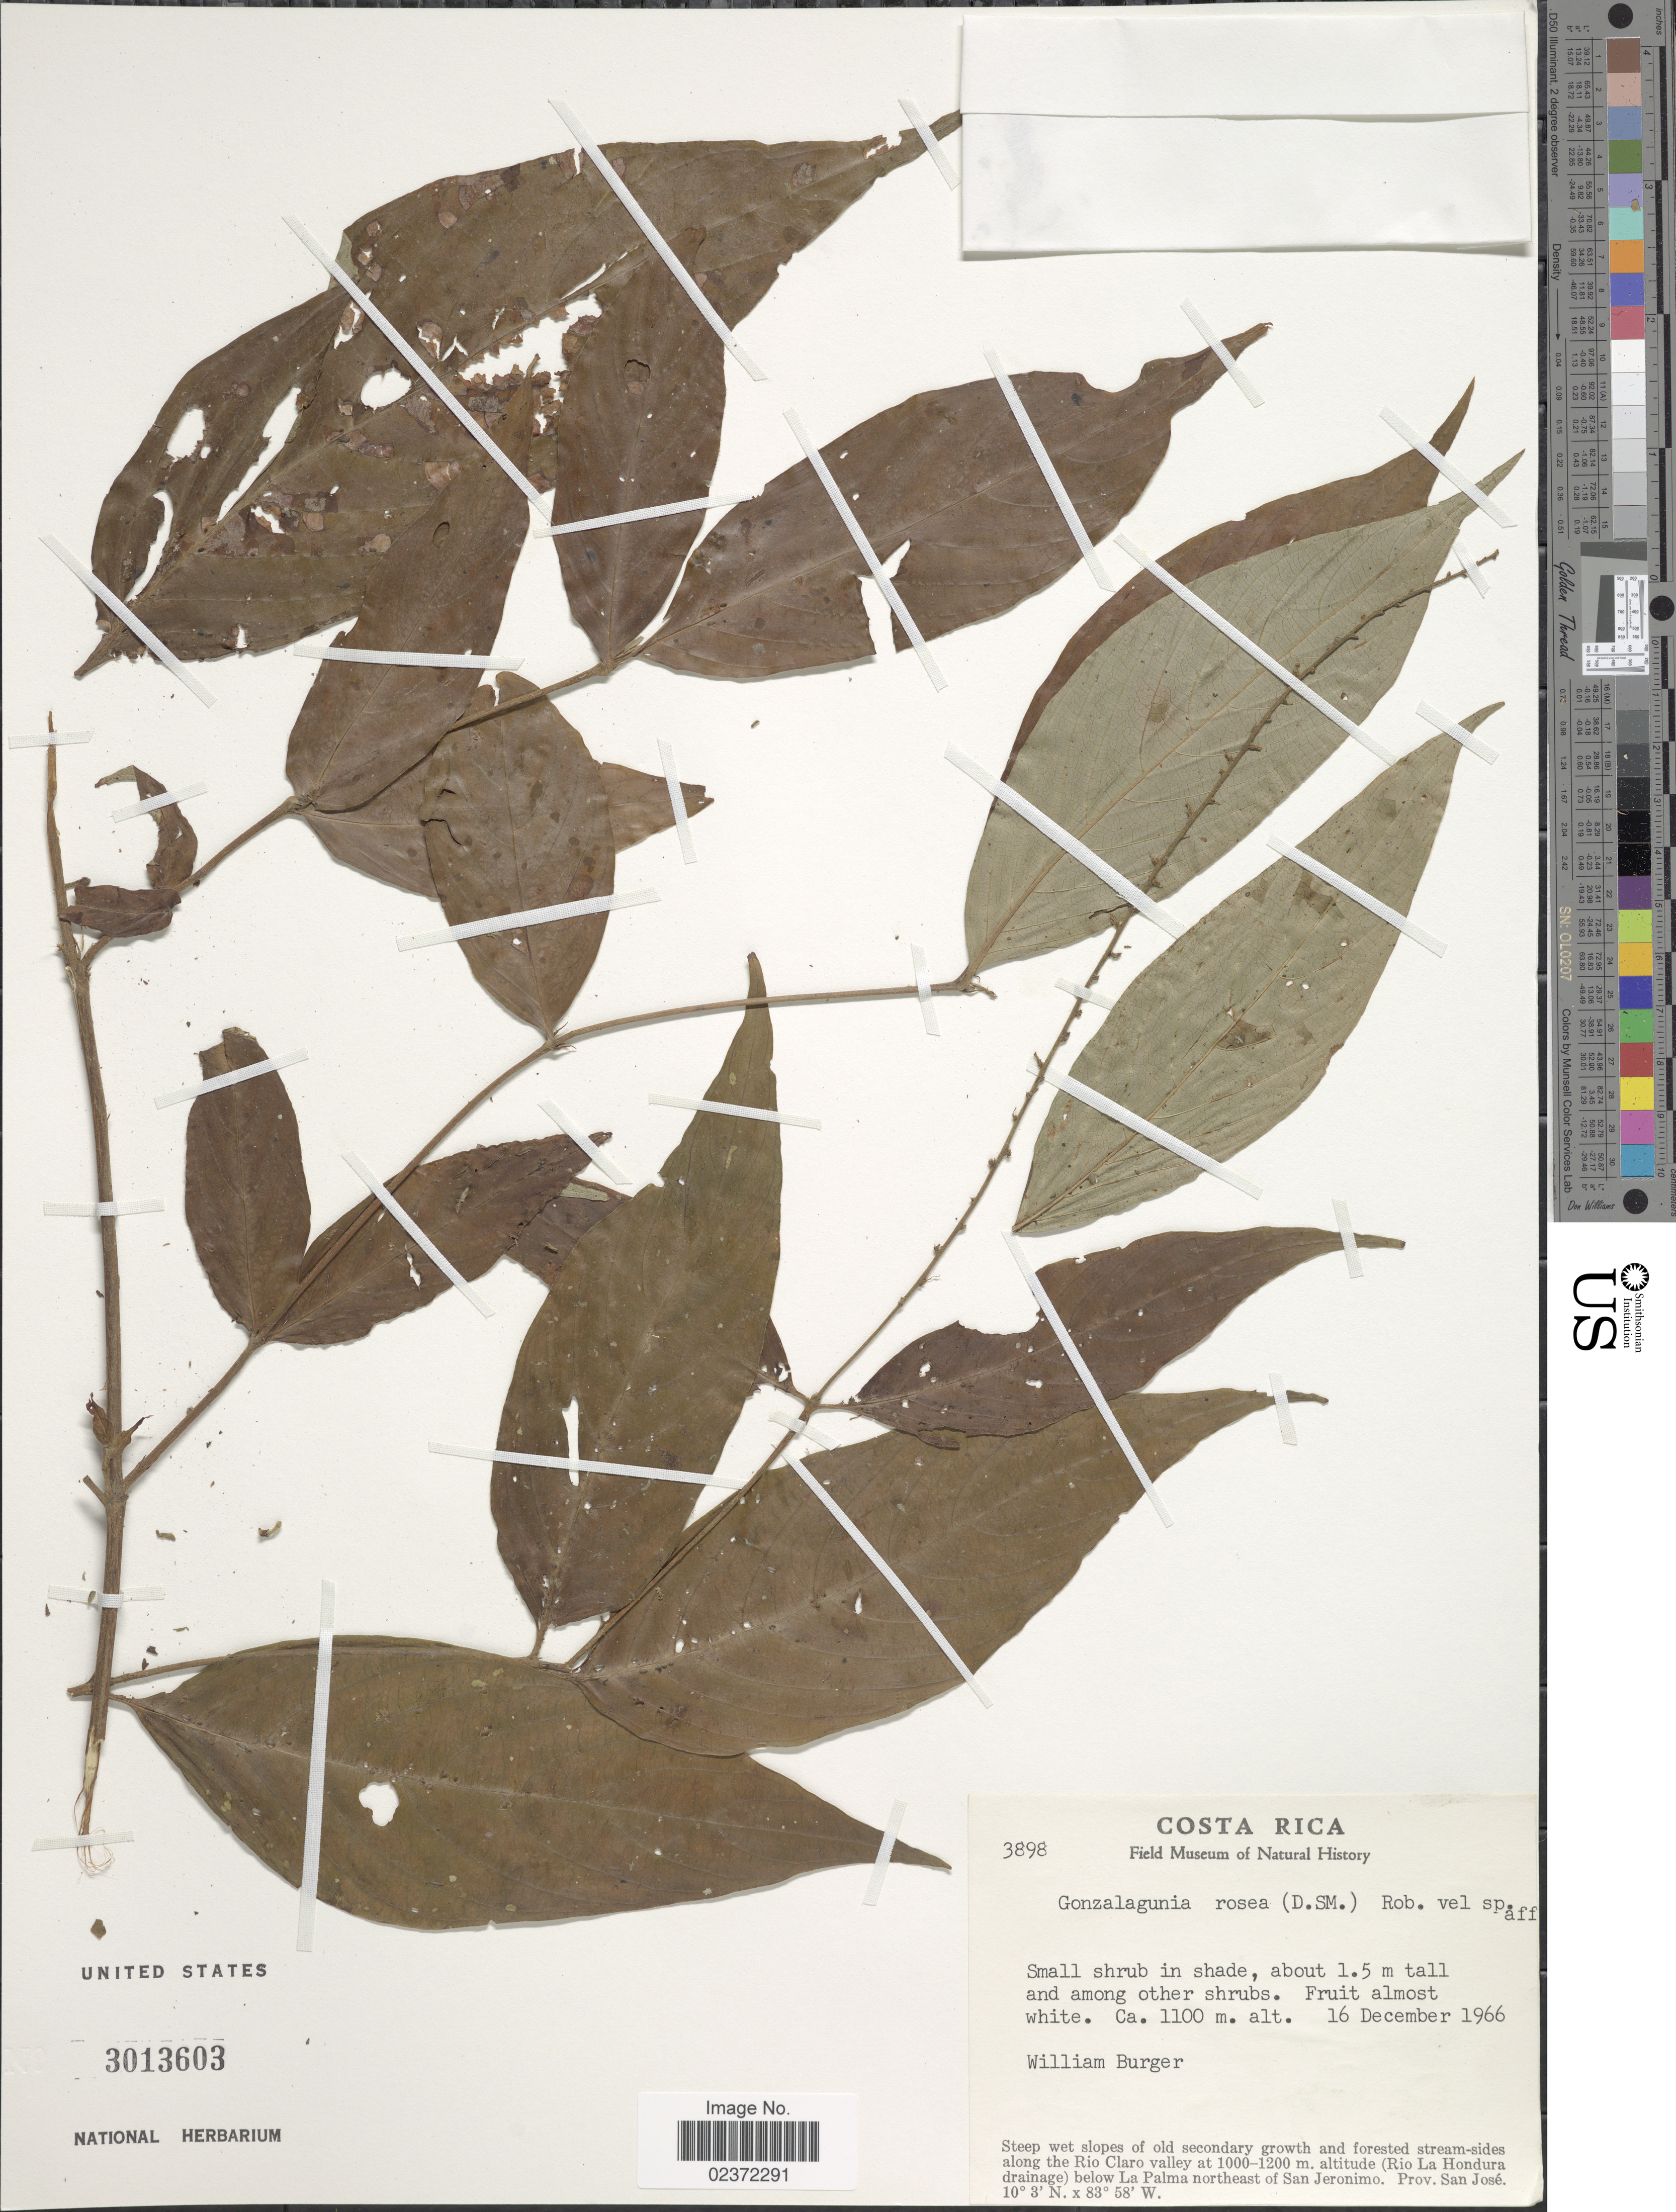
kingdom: Plantae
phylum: Tracheophyta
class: Magnoliopsida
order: Gentianales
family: Rubiaceae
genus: Gonzalagunia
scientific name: Gonzalagunia rosea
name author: Standl.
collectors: W. Burger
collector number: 3898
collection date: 1966-12-16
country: Costa Rica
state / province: San José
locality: Along the Rio Claro valley, (Rio La Hondura drainage) below La Palma northeast of San Jeronimo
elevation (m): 1000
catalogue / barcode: US 3013603